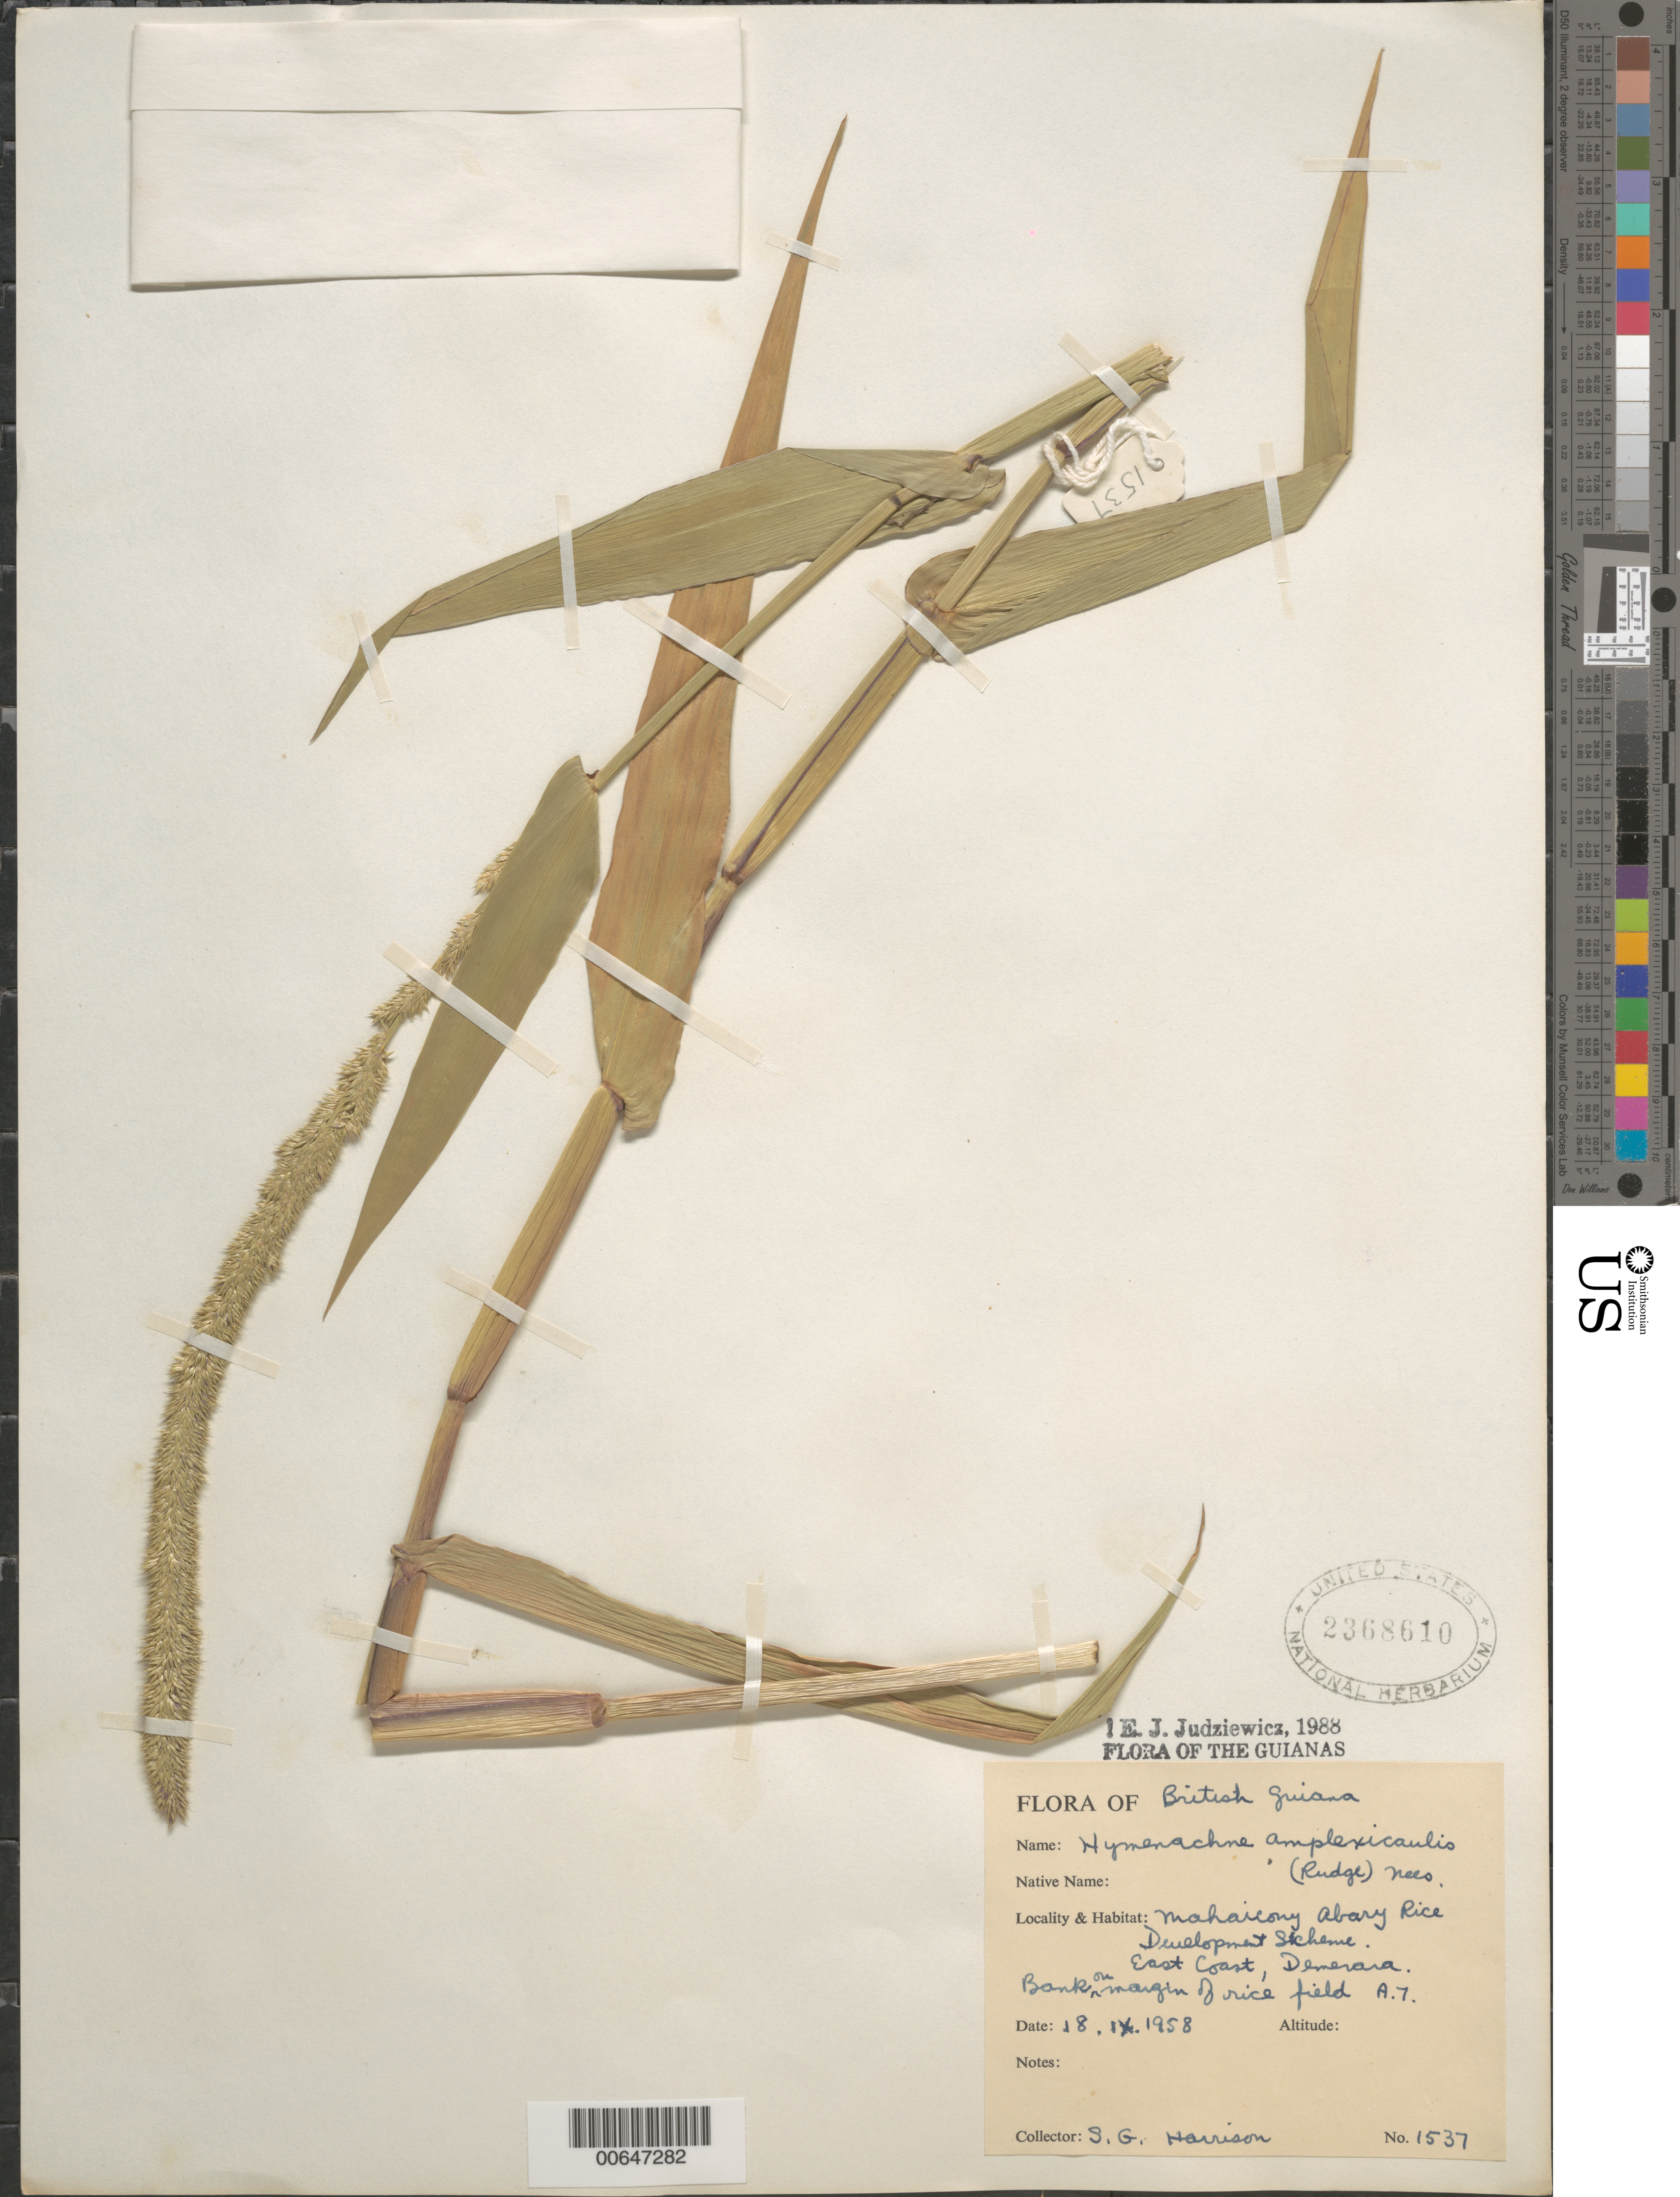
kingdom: Plantae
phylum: Tracheophyta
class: Liliopsida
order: Poales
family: Poaceae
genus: Hymenachne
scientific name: Hymenachne amplexicaulis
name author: (Rudge) Nees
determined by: Judziewicz, E. J.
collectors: S. G. Harrison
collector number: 1537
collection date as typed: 18-Sep-58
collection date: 1958-09-18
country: Guyana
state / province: Demerara-Mahaica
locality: E Coast Demerara, Mahaicony Abary Rice Development. Scheme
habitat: Bank on margin of rice field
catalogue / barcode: US 2368610